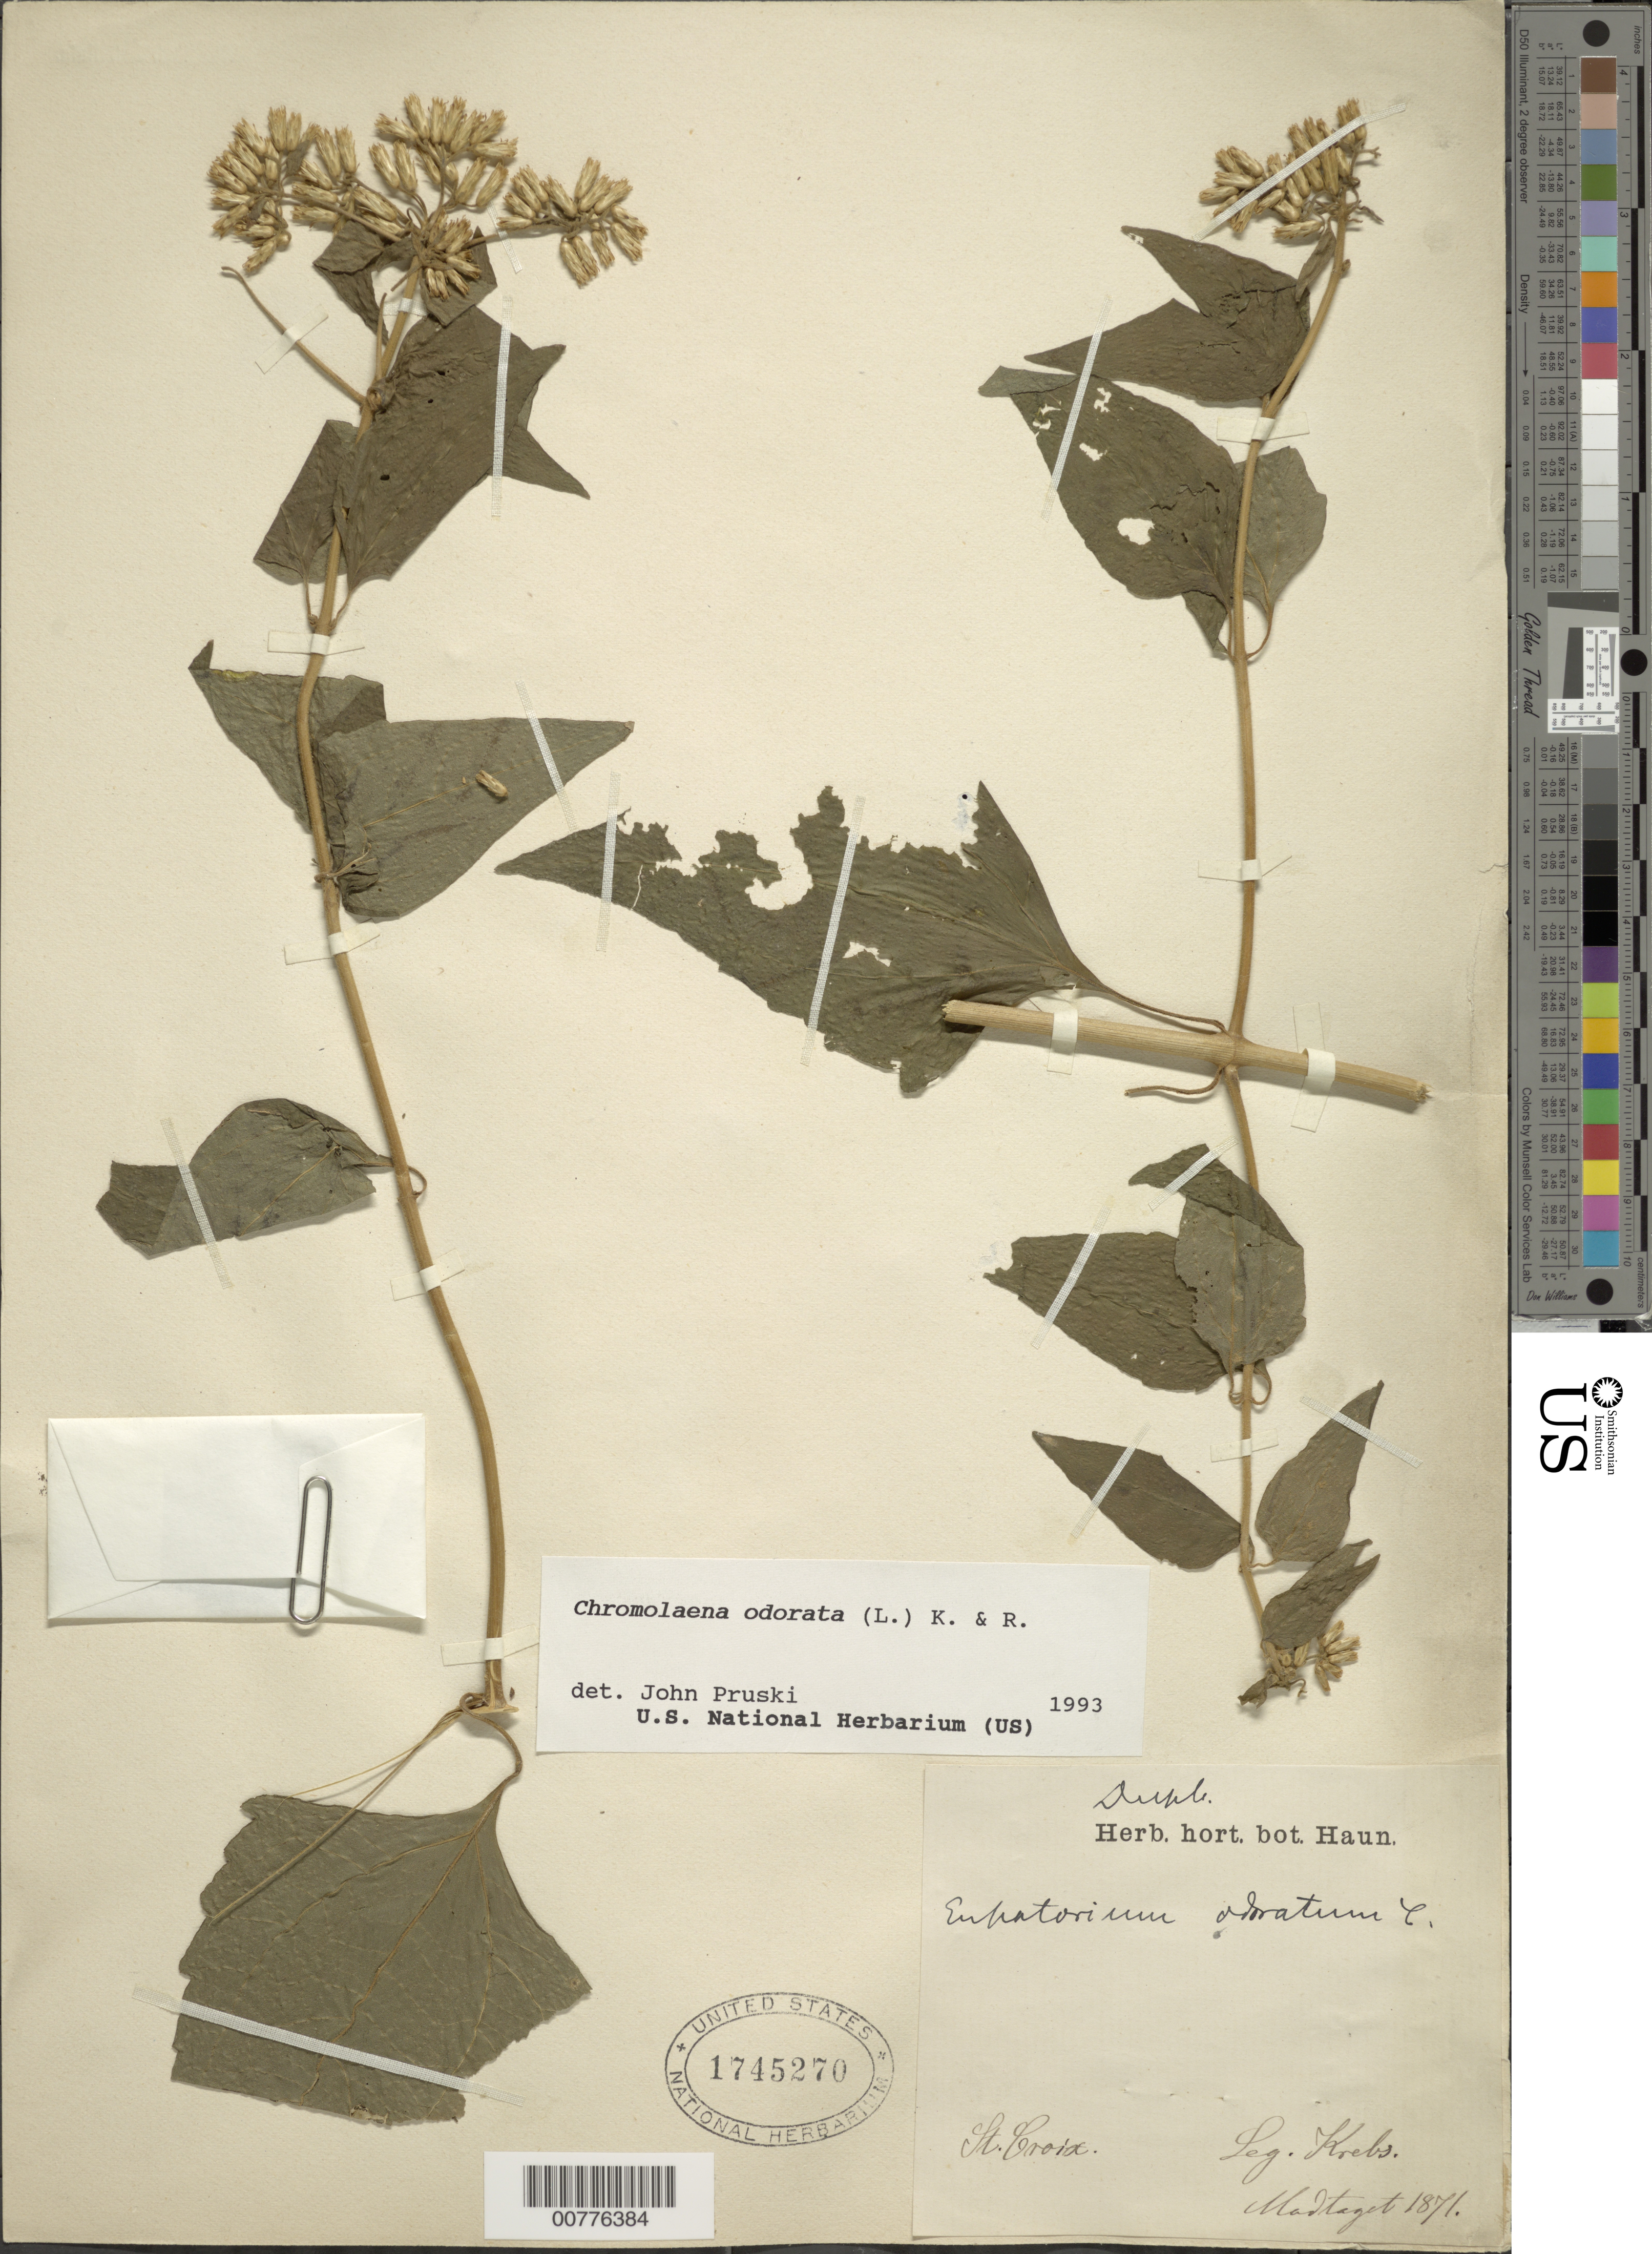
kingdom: Plantae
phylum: Tracheophyta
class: Magnoliopsida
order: Asterales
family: Asteraceae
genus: Chromolaena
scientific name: Chromolaena odorata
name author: (L.) R.M. King & H. Rob.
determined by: Pruski, J. F.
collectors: -. Krebs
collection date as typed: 1871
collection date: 1871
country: U.S. Virgin Islands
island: St. Croix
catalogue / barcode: US 1745270